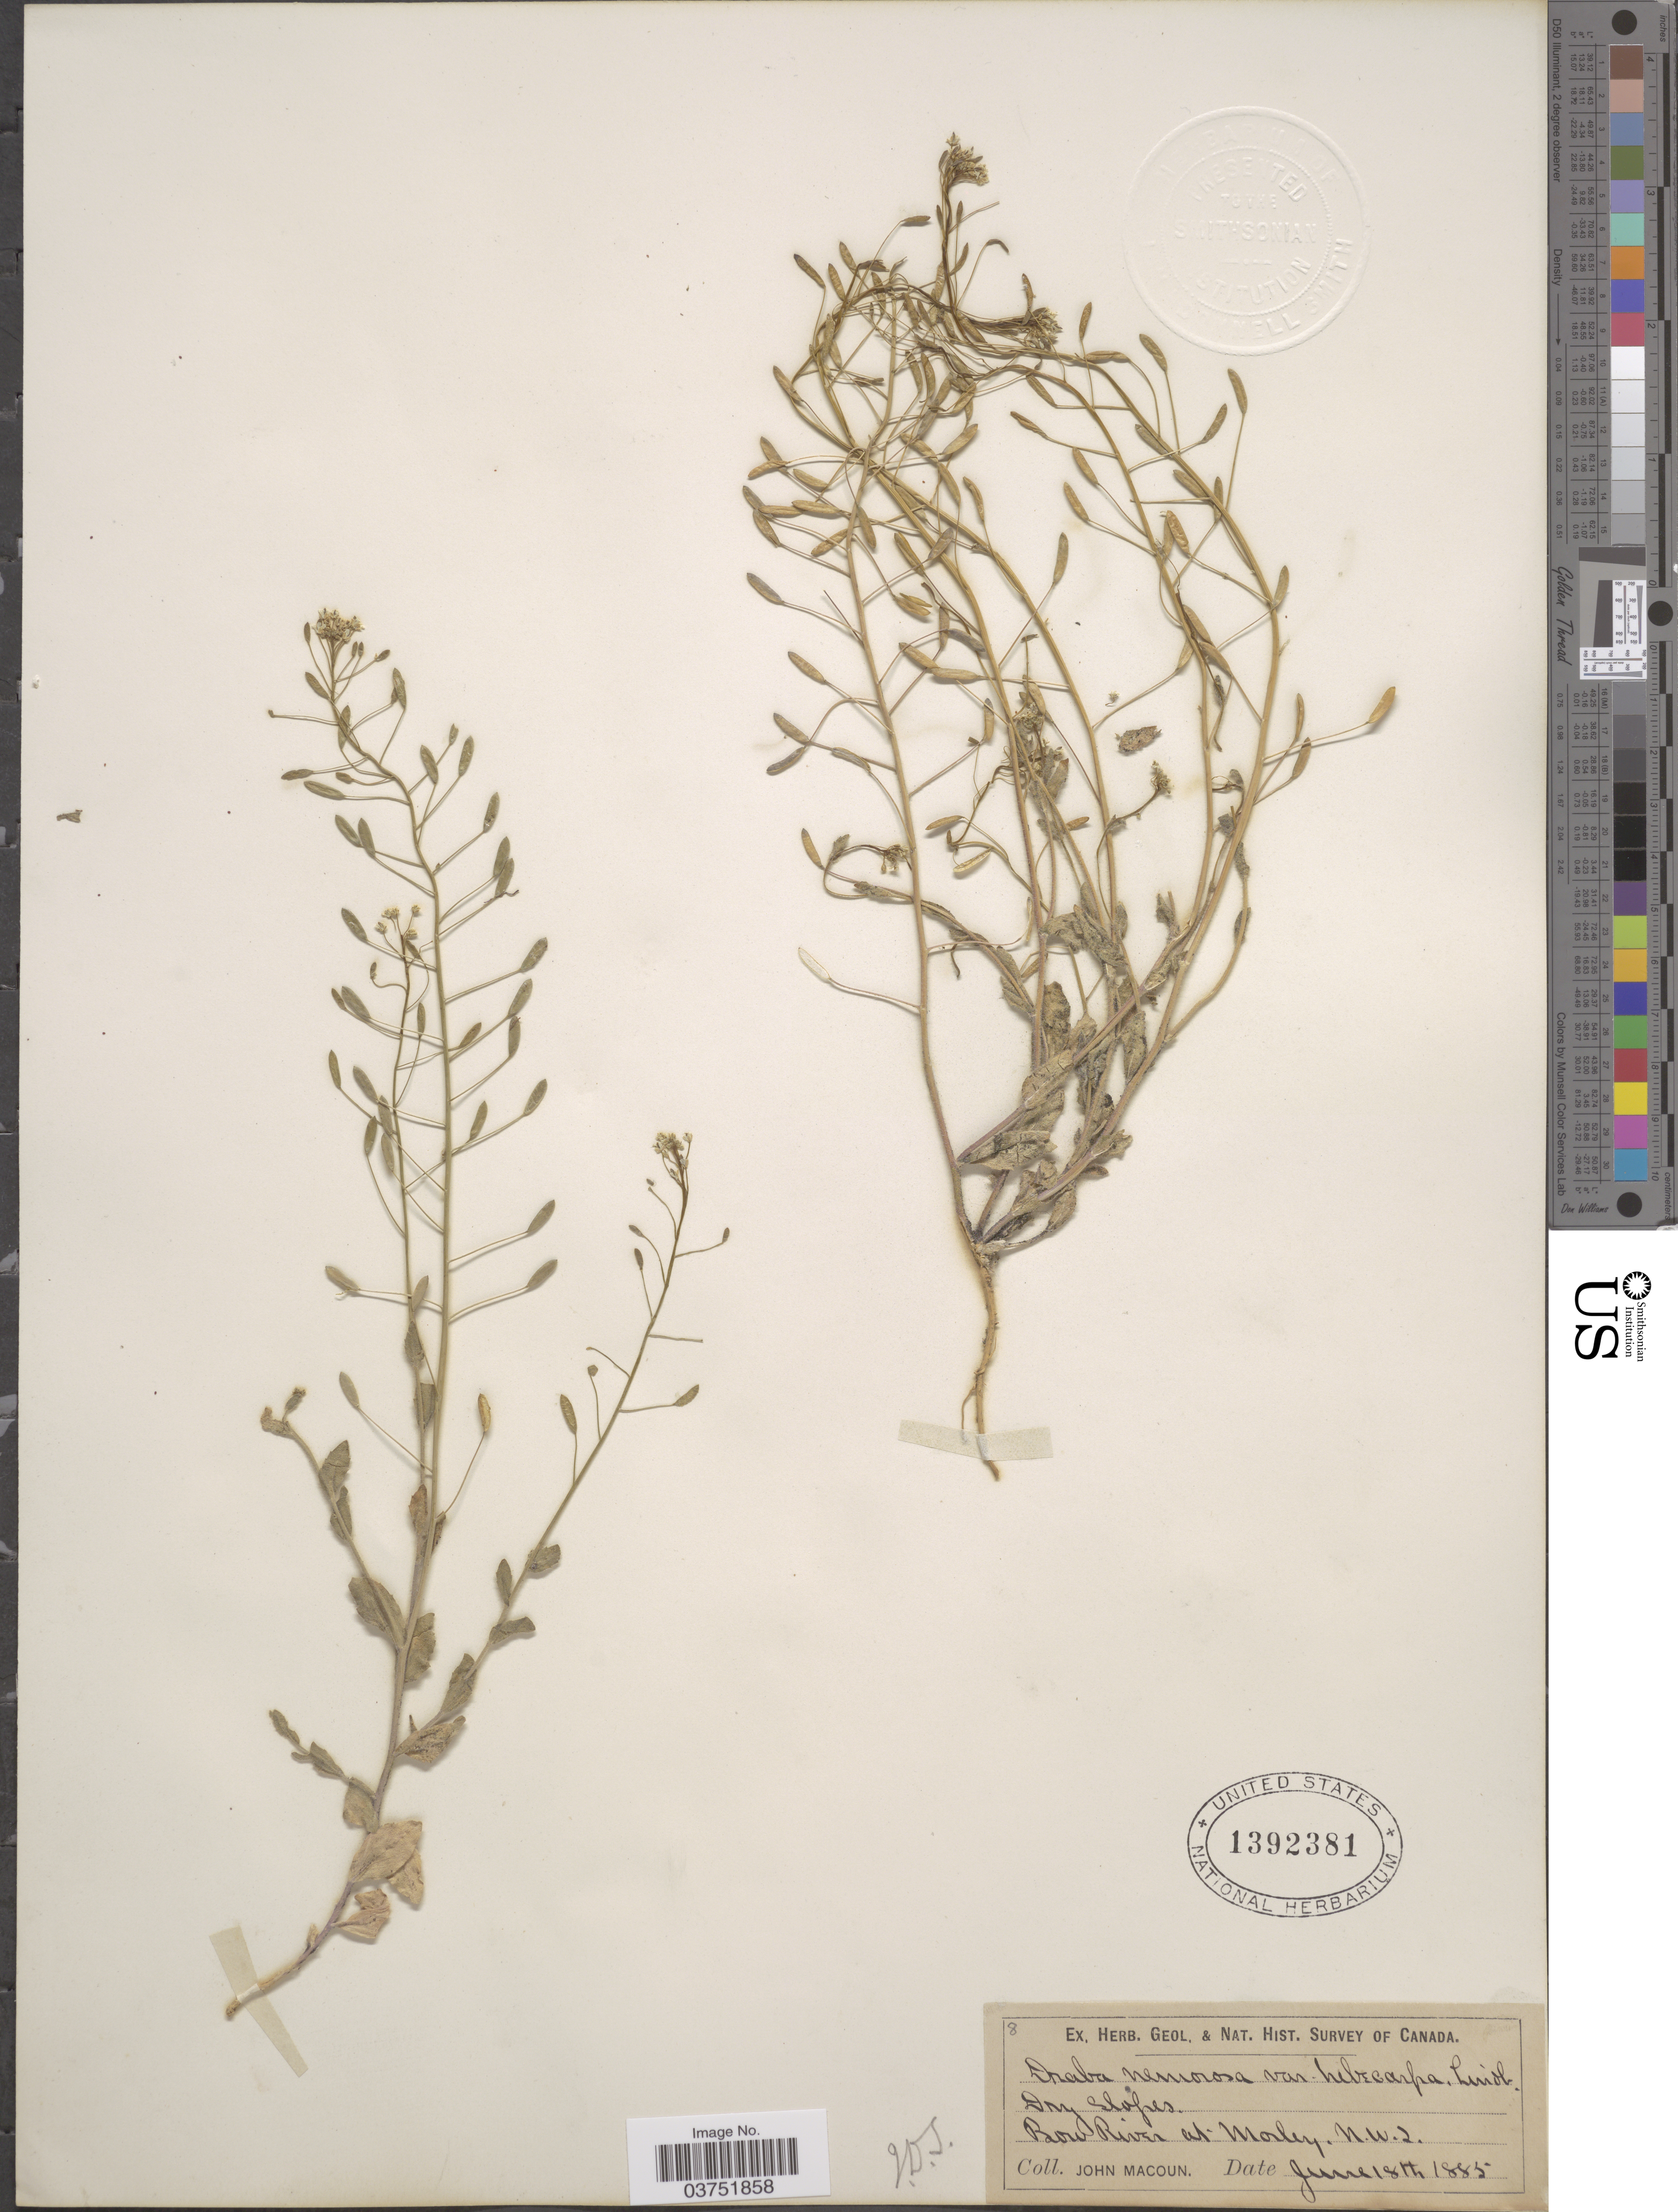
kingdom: Plantae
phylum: Tracheophyta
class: Magnoliopsida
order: Brassicales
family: Brassicaceae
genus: Draba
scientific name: Draba nemorosa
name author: L.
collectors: J. Macoun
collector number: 8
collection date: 1885-06-18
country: Canada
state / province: Northwest Territories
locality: Bow River at Morley.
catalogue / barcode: US 1392381